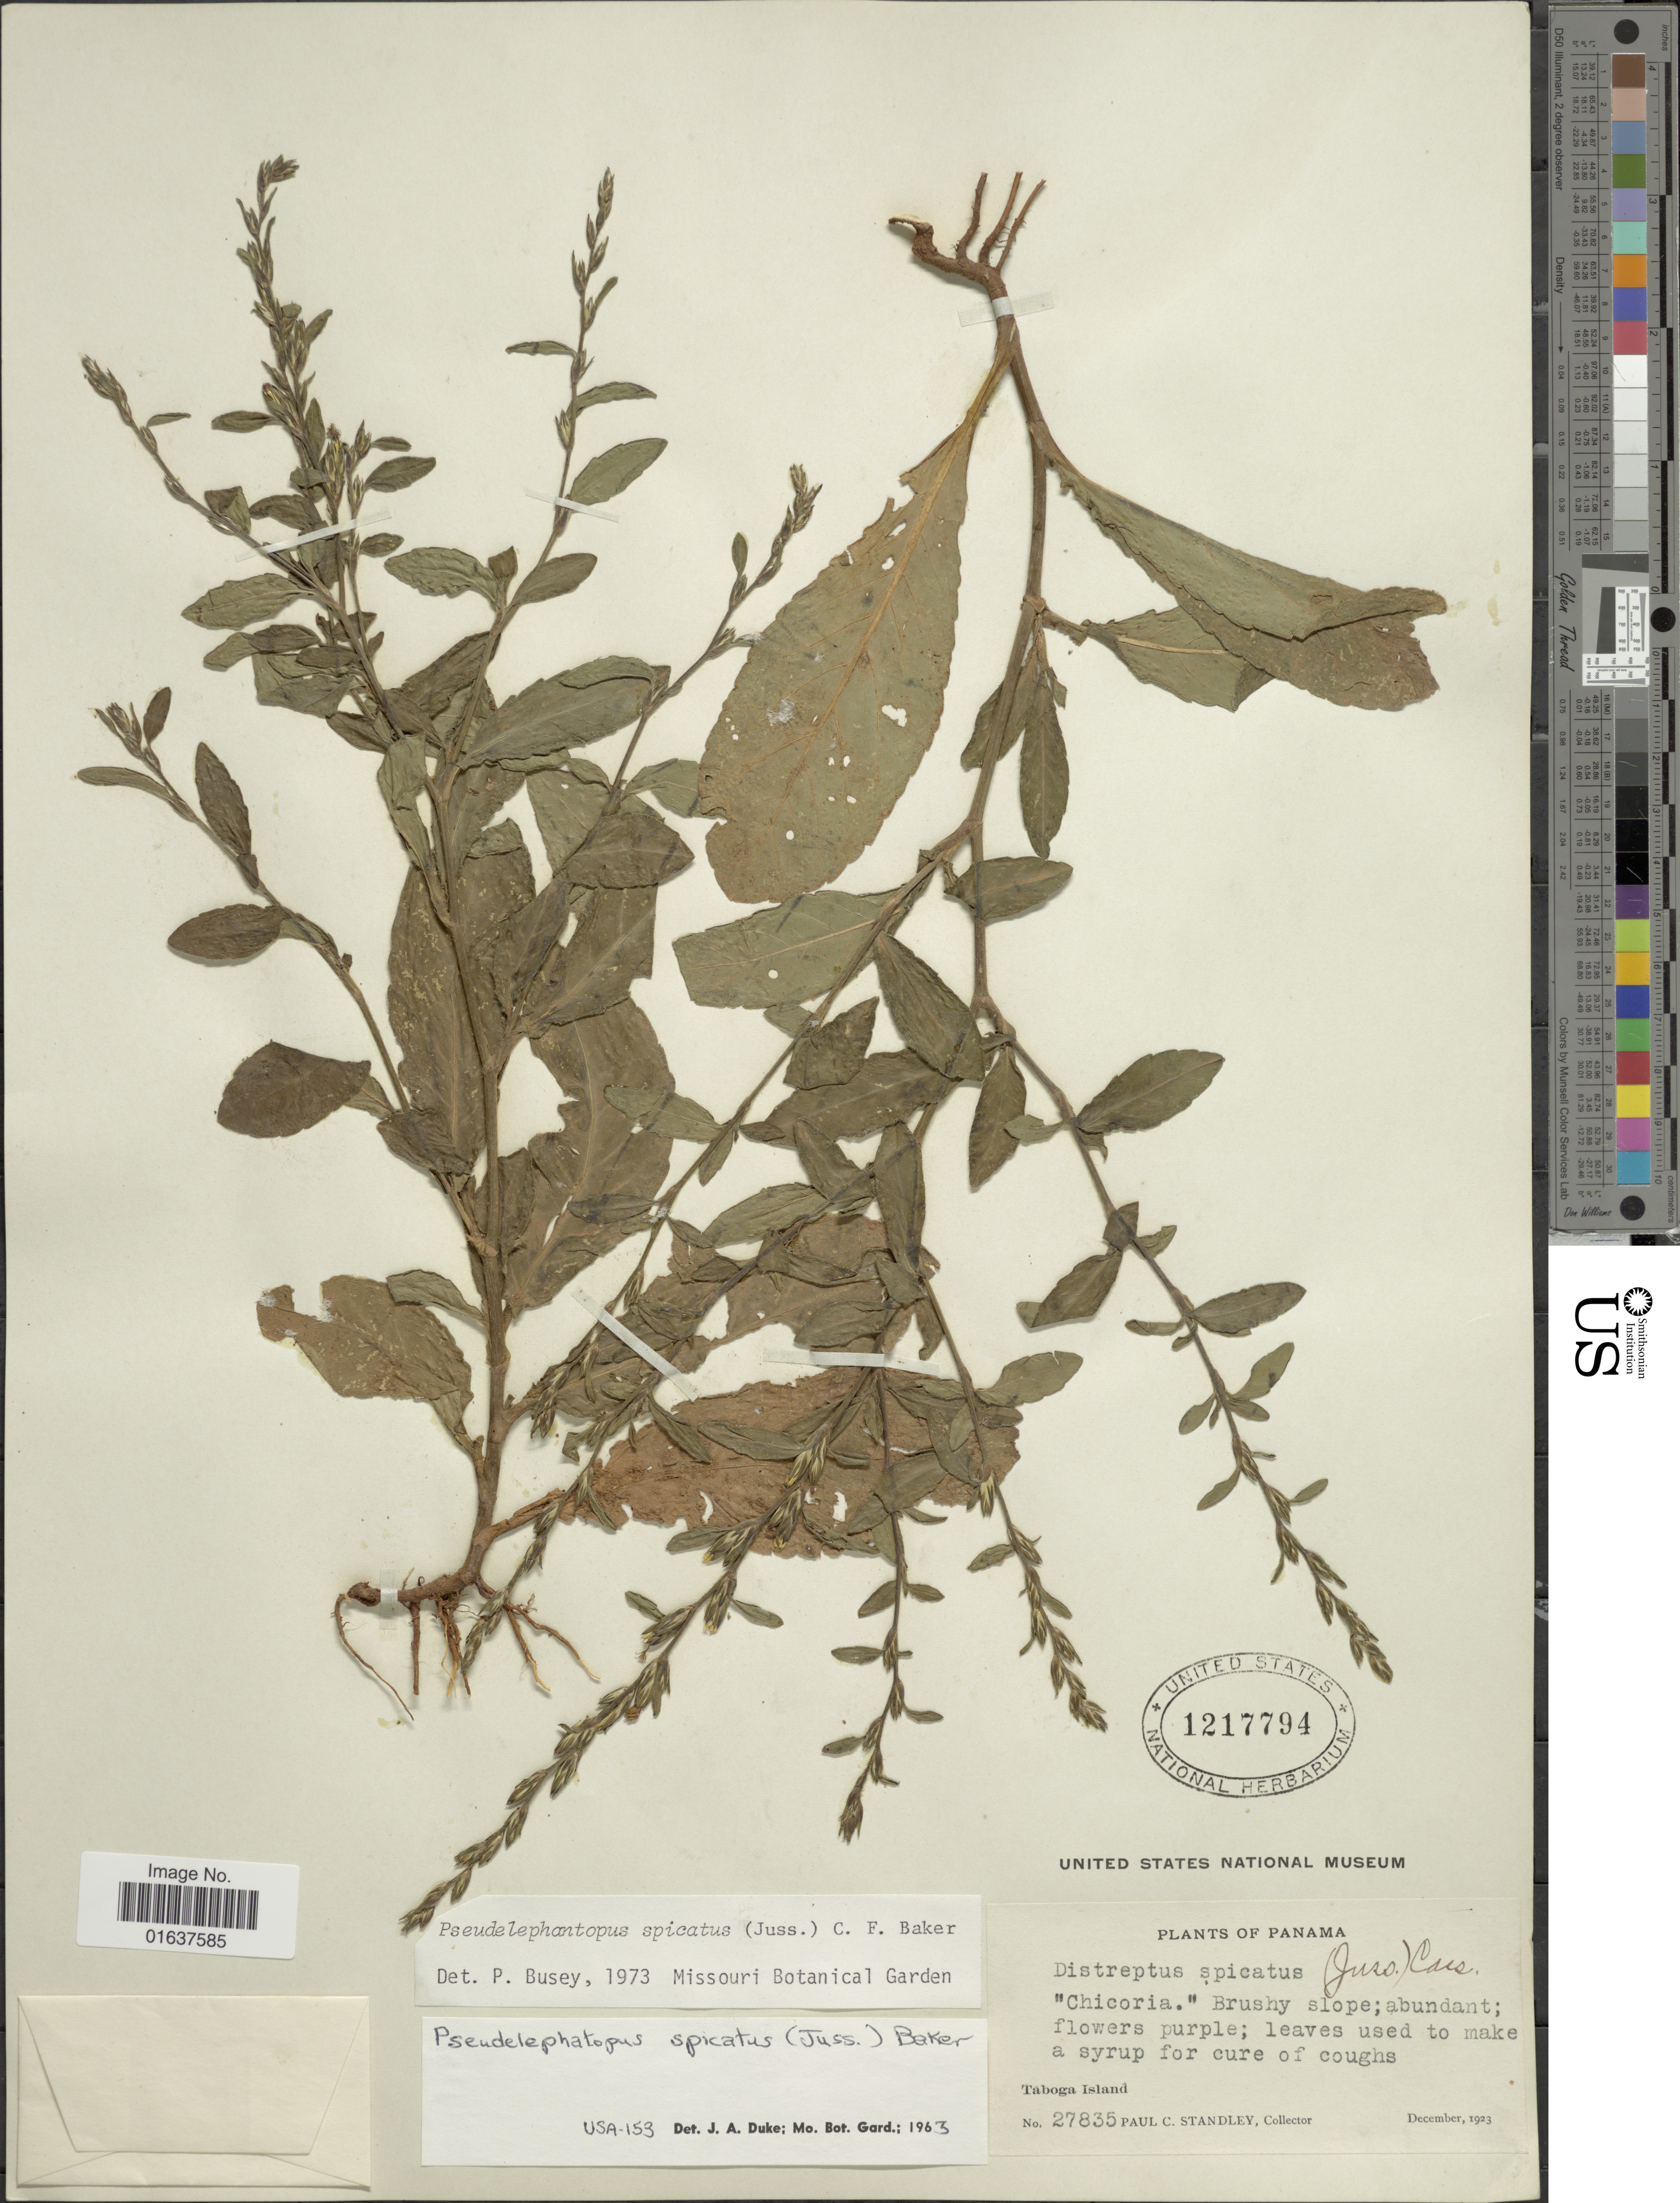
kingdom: Plantae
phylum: Tracheophyta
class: Magnoliopsida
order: Asterales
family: Asteraceae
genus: Pseudelephantopus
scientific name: Pseudelephantopus spicatus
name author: (Juss. ex Aubl.) C.F. Baker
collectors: P. C. Standley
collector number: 27835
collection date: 1923-12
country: Panama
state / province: Panamá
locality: Taboga Island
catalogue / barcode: US 1217794